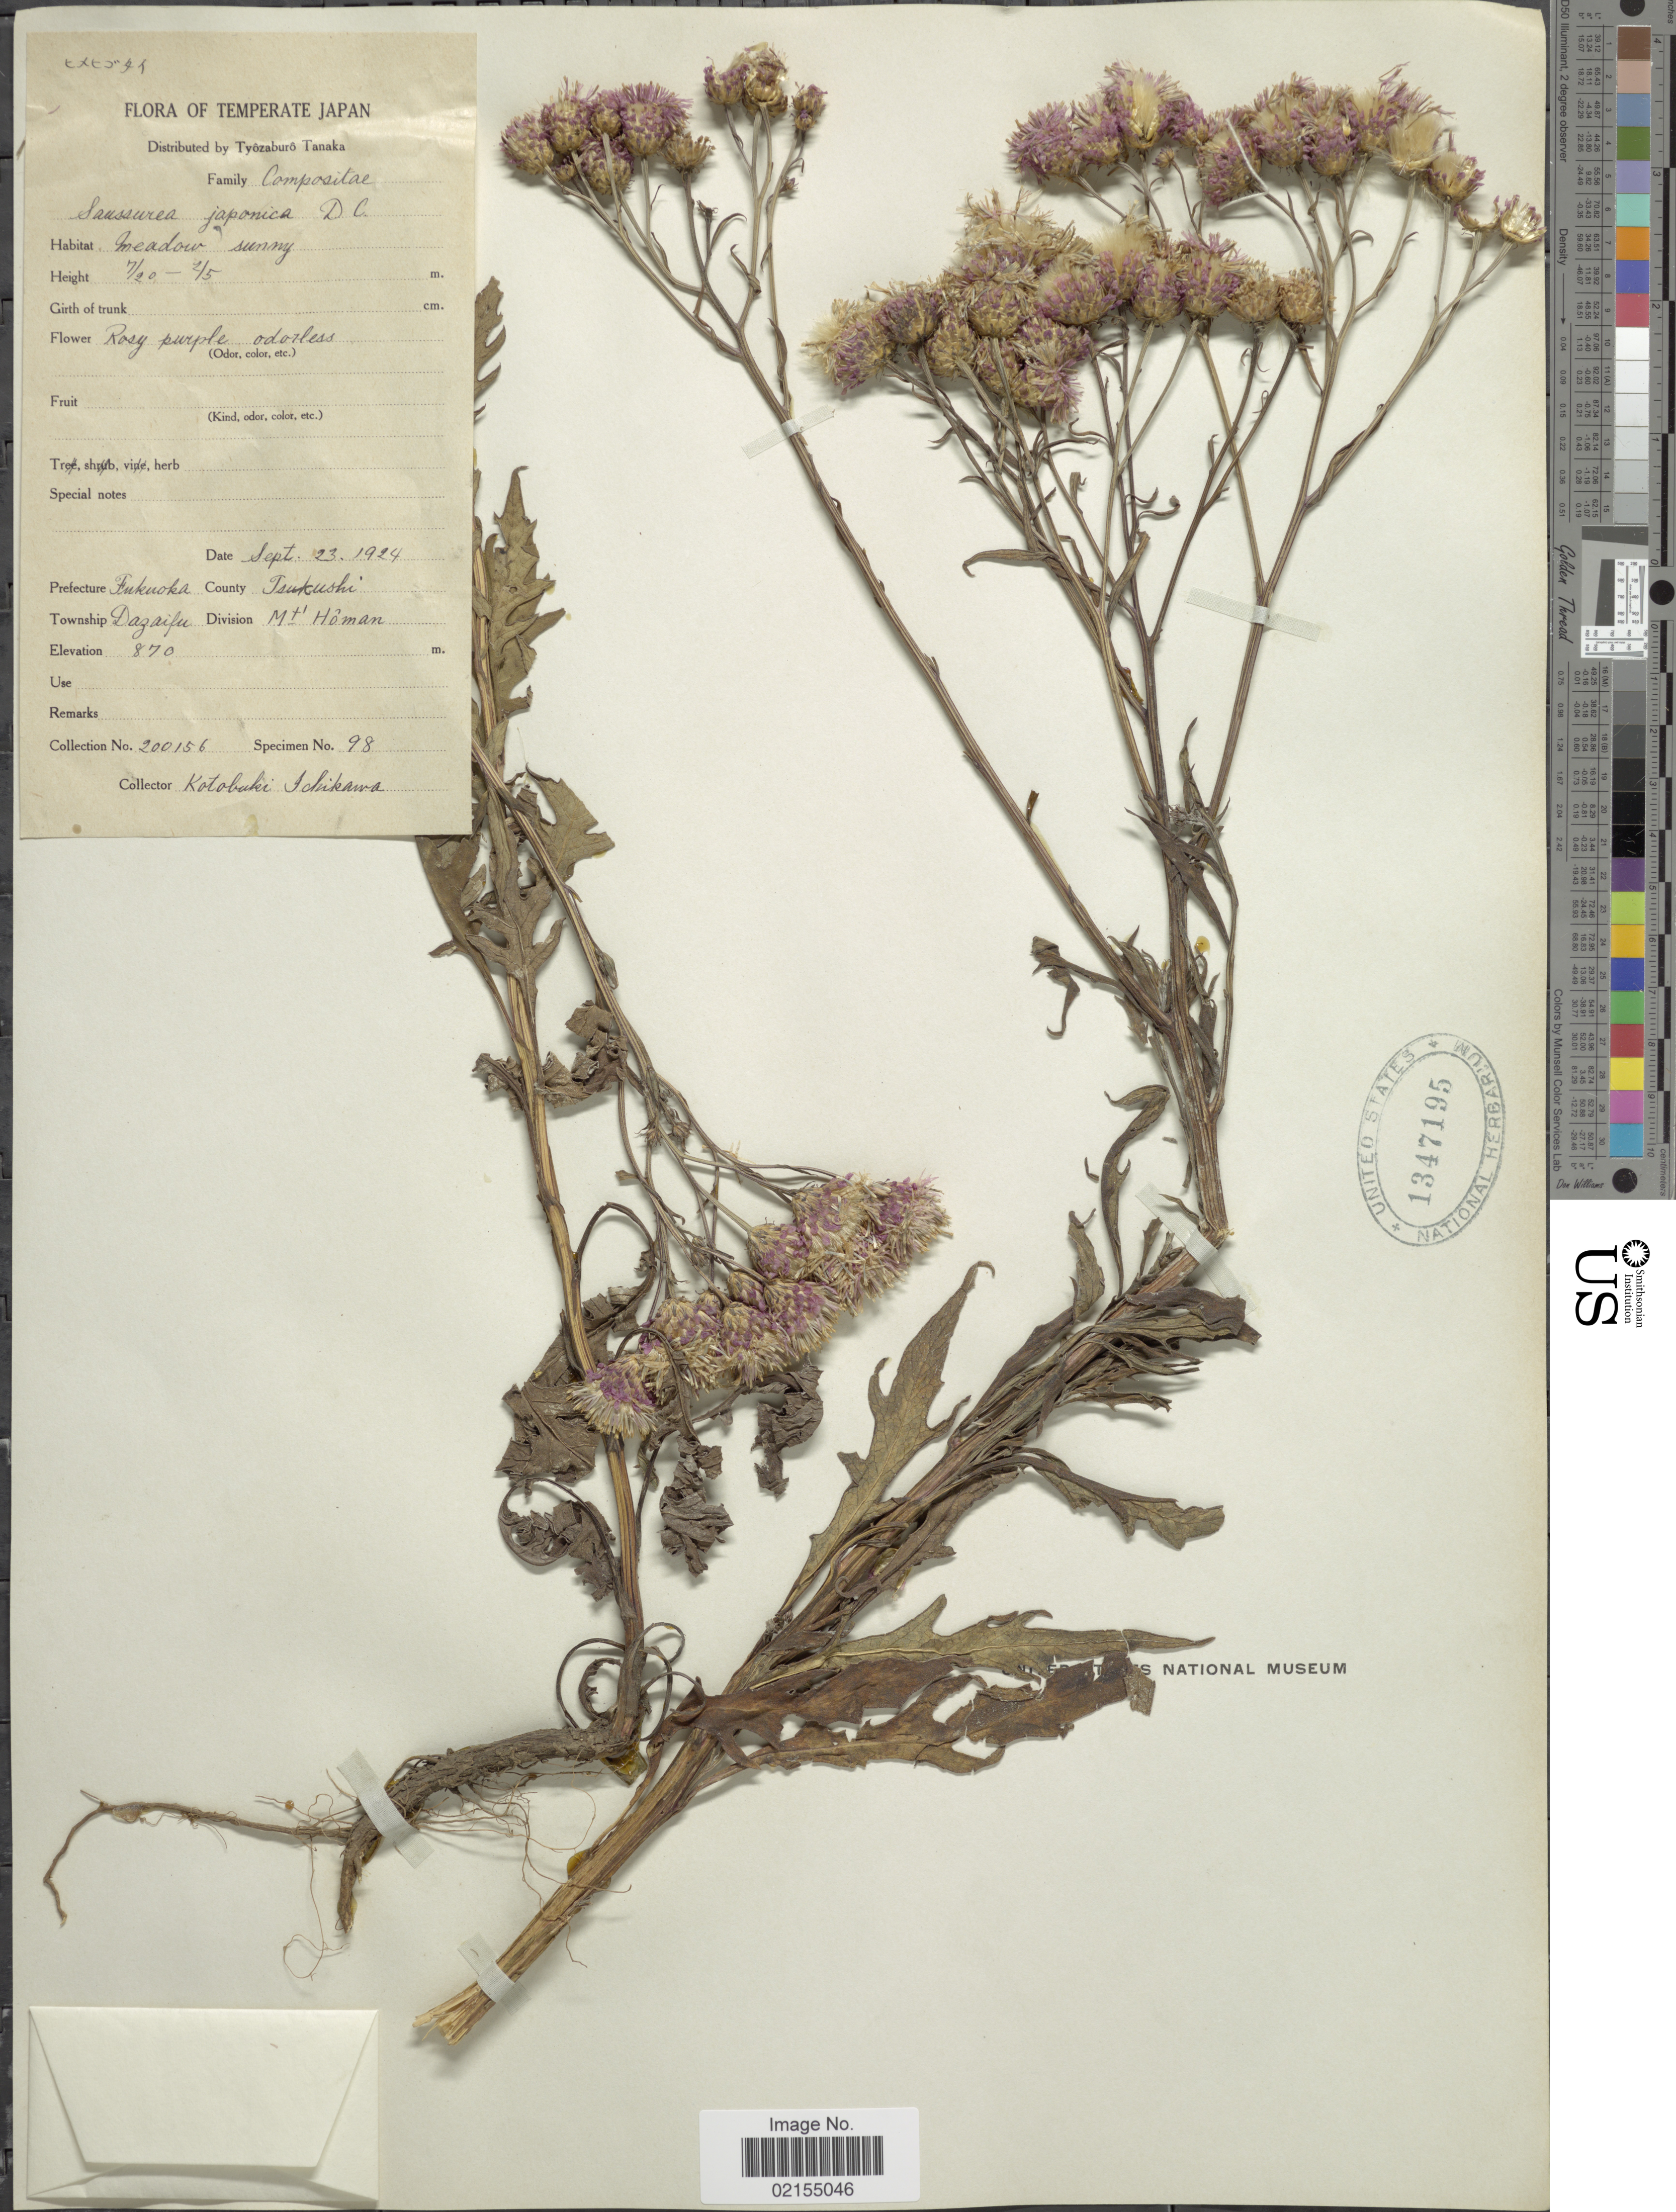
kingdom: Plantae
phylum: Tracheophyta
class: Magnoliopsida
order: Asterales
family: Asteraceae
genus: Saussurea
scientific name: Saussurea japonica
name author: (Thunb.) DC.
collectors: K. Schikawa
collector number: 200156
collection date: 1924-09-23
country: Japan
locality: Temperate Japan, Fukuoka, County Tsukushi, Dazaifu, Mt. Homan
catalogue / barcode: US 1347195